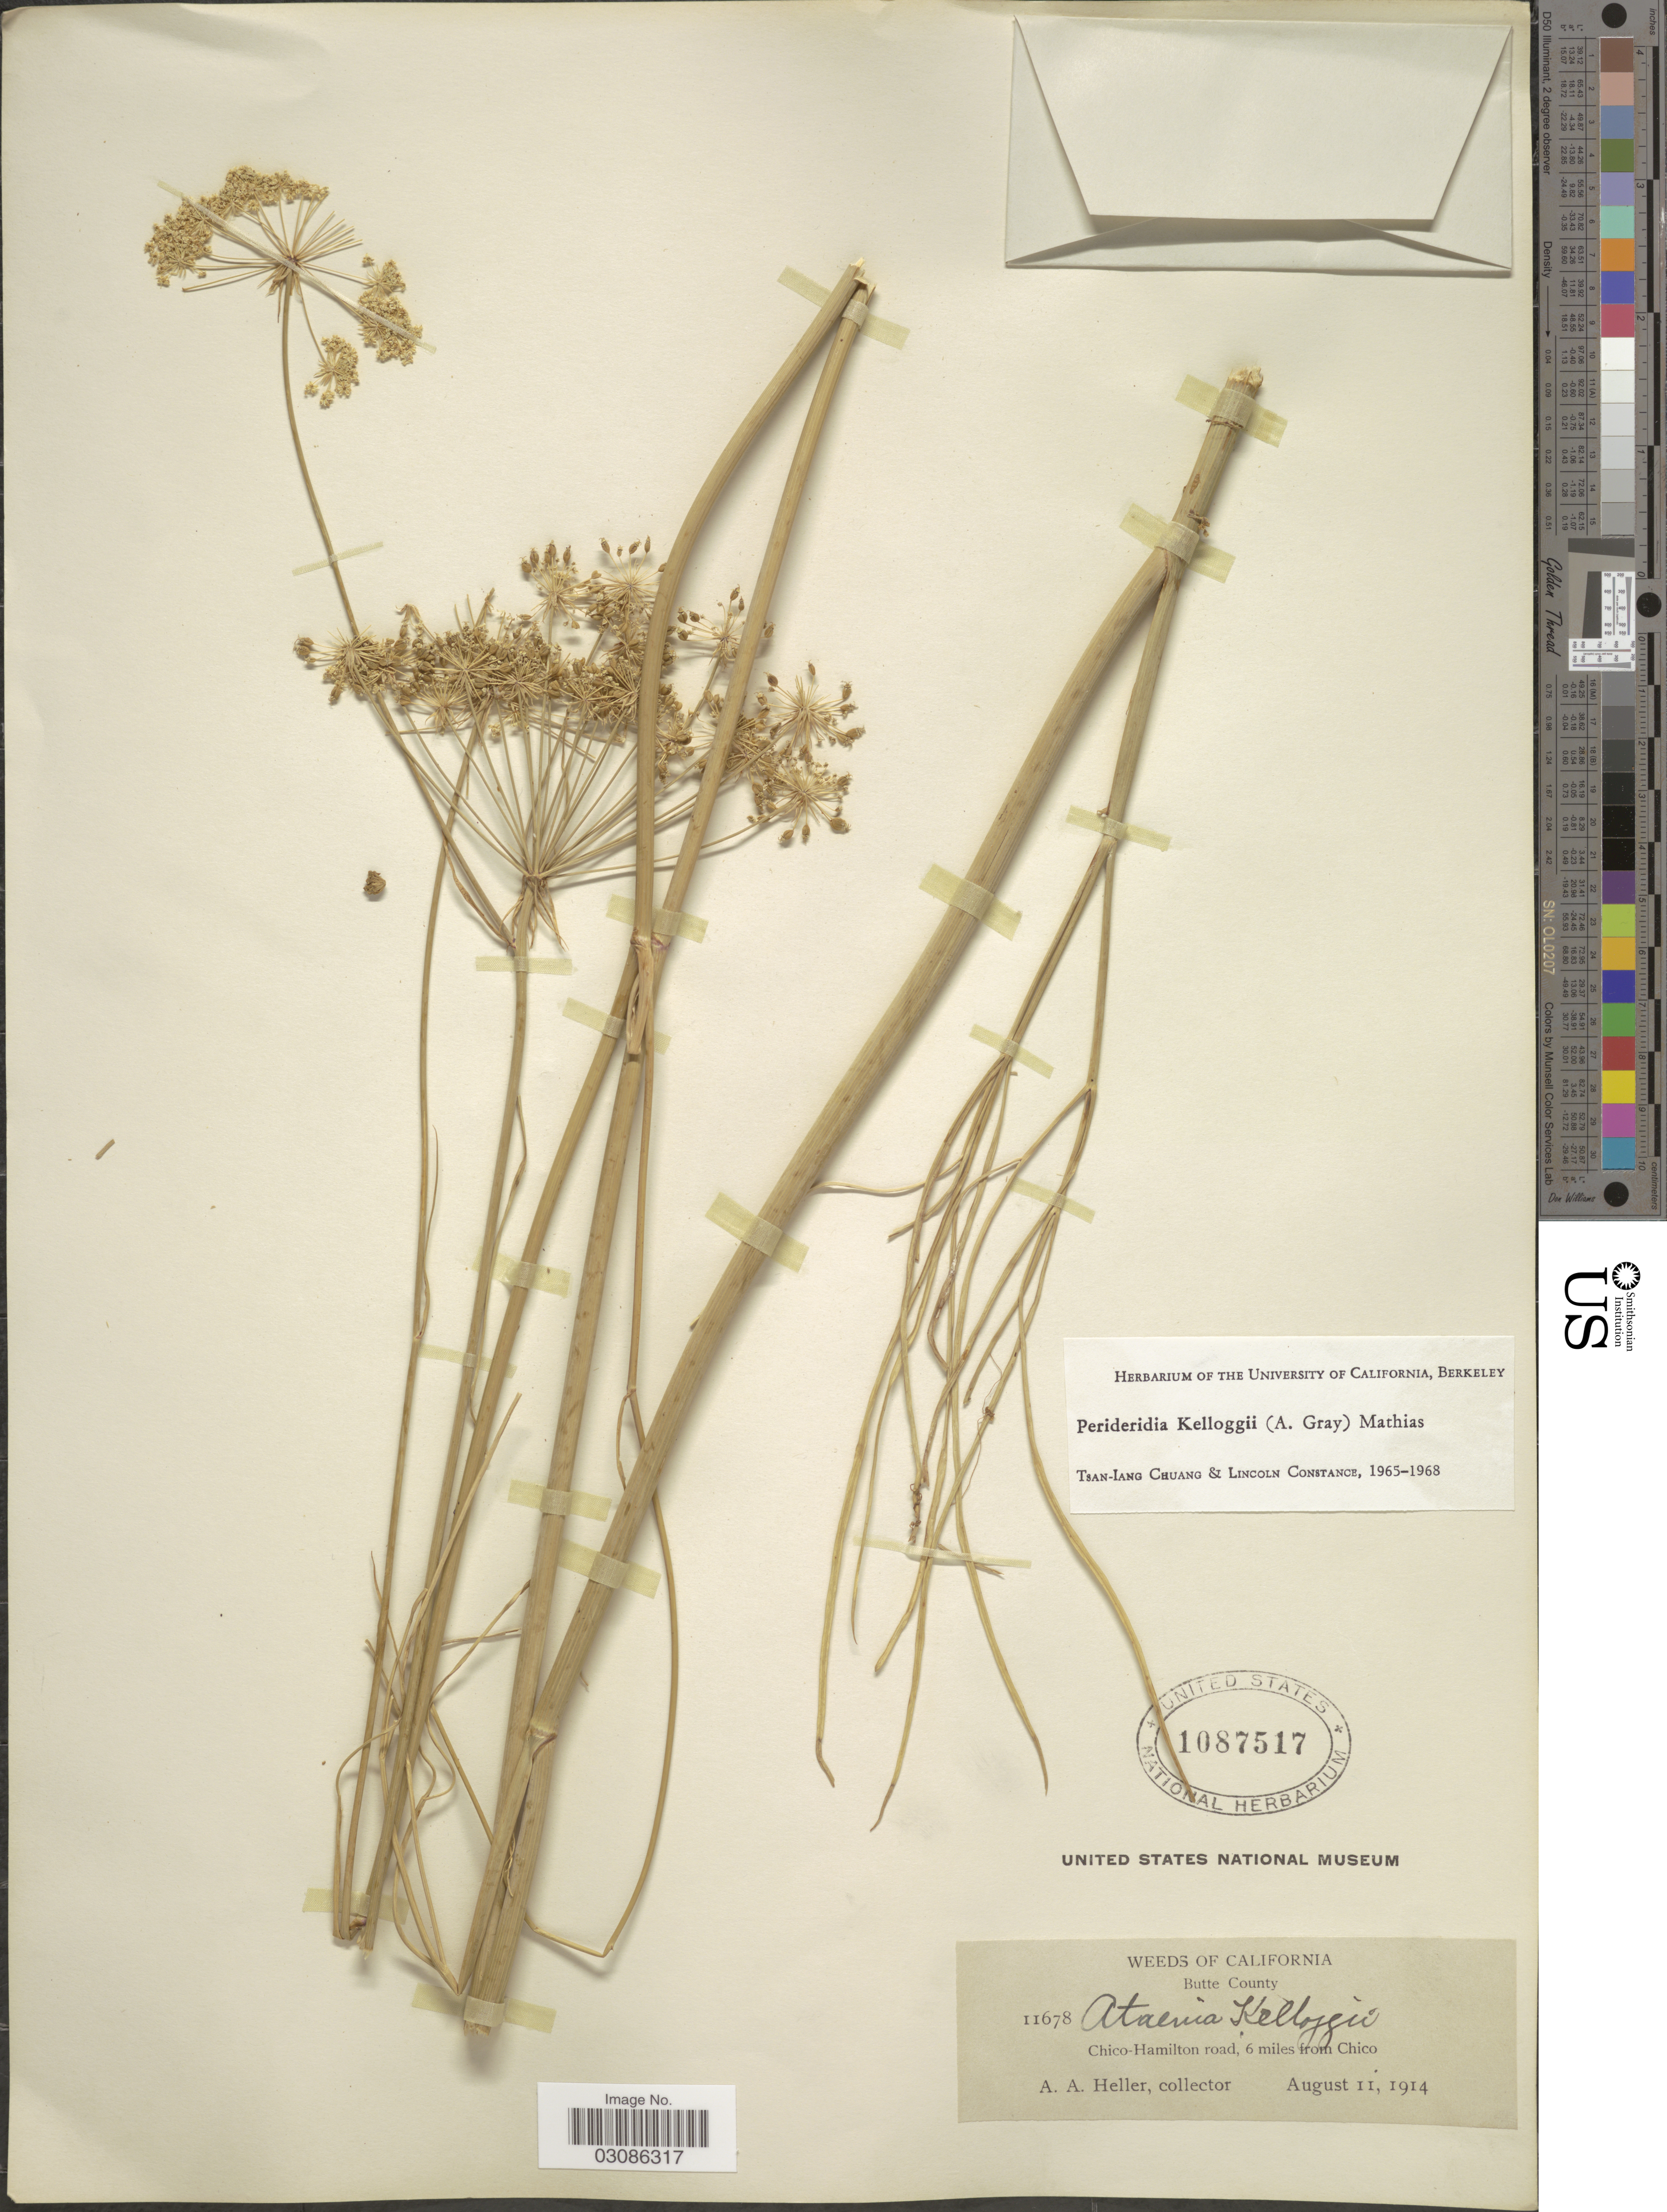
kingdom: Plantae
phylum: Tracheophyta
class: Magnoliopsida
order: Apiales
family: Apiaceae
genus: Perideridia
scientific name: Perideridia kelloggii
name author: (A. Gray) Mathias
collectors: A. A. Heller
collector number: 11678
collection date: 1914-08-11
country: United States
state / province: California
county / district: Butte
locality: Butte County, Chico-Hamilton road, 6 miles from Chico.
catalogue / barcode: US 1087517